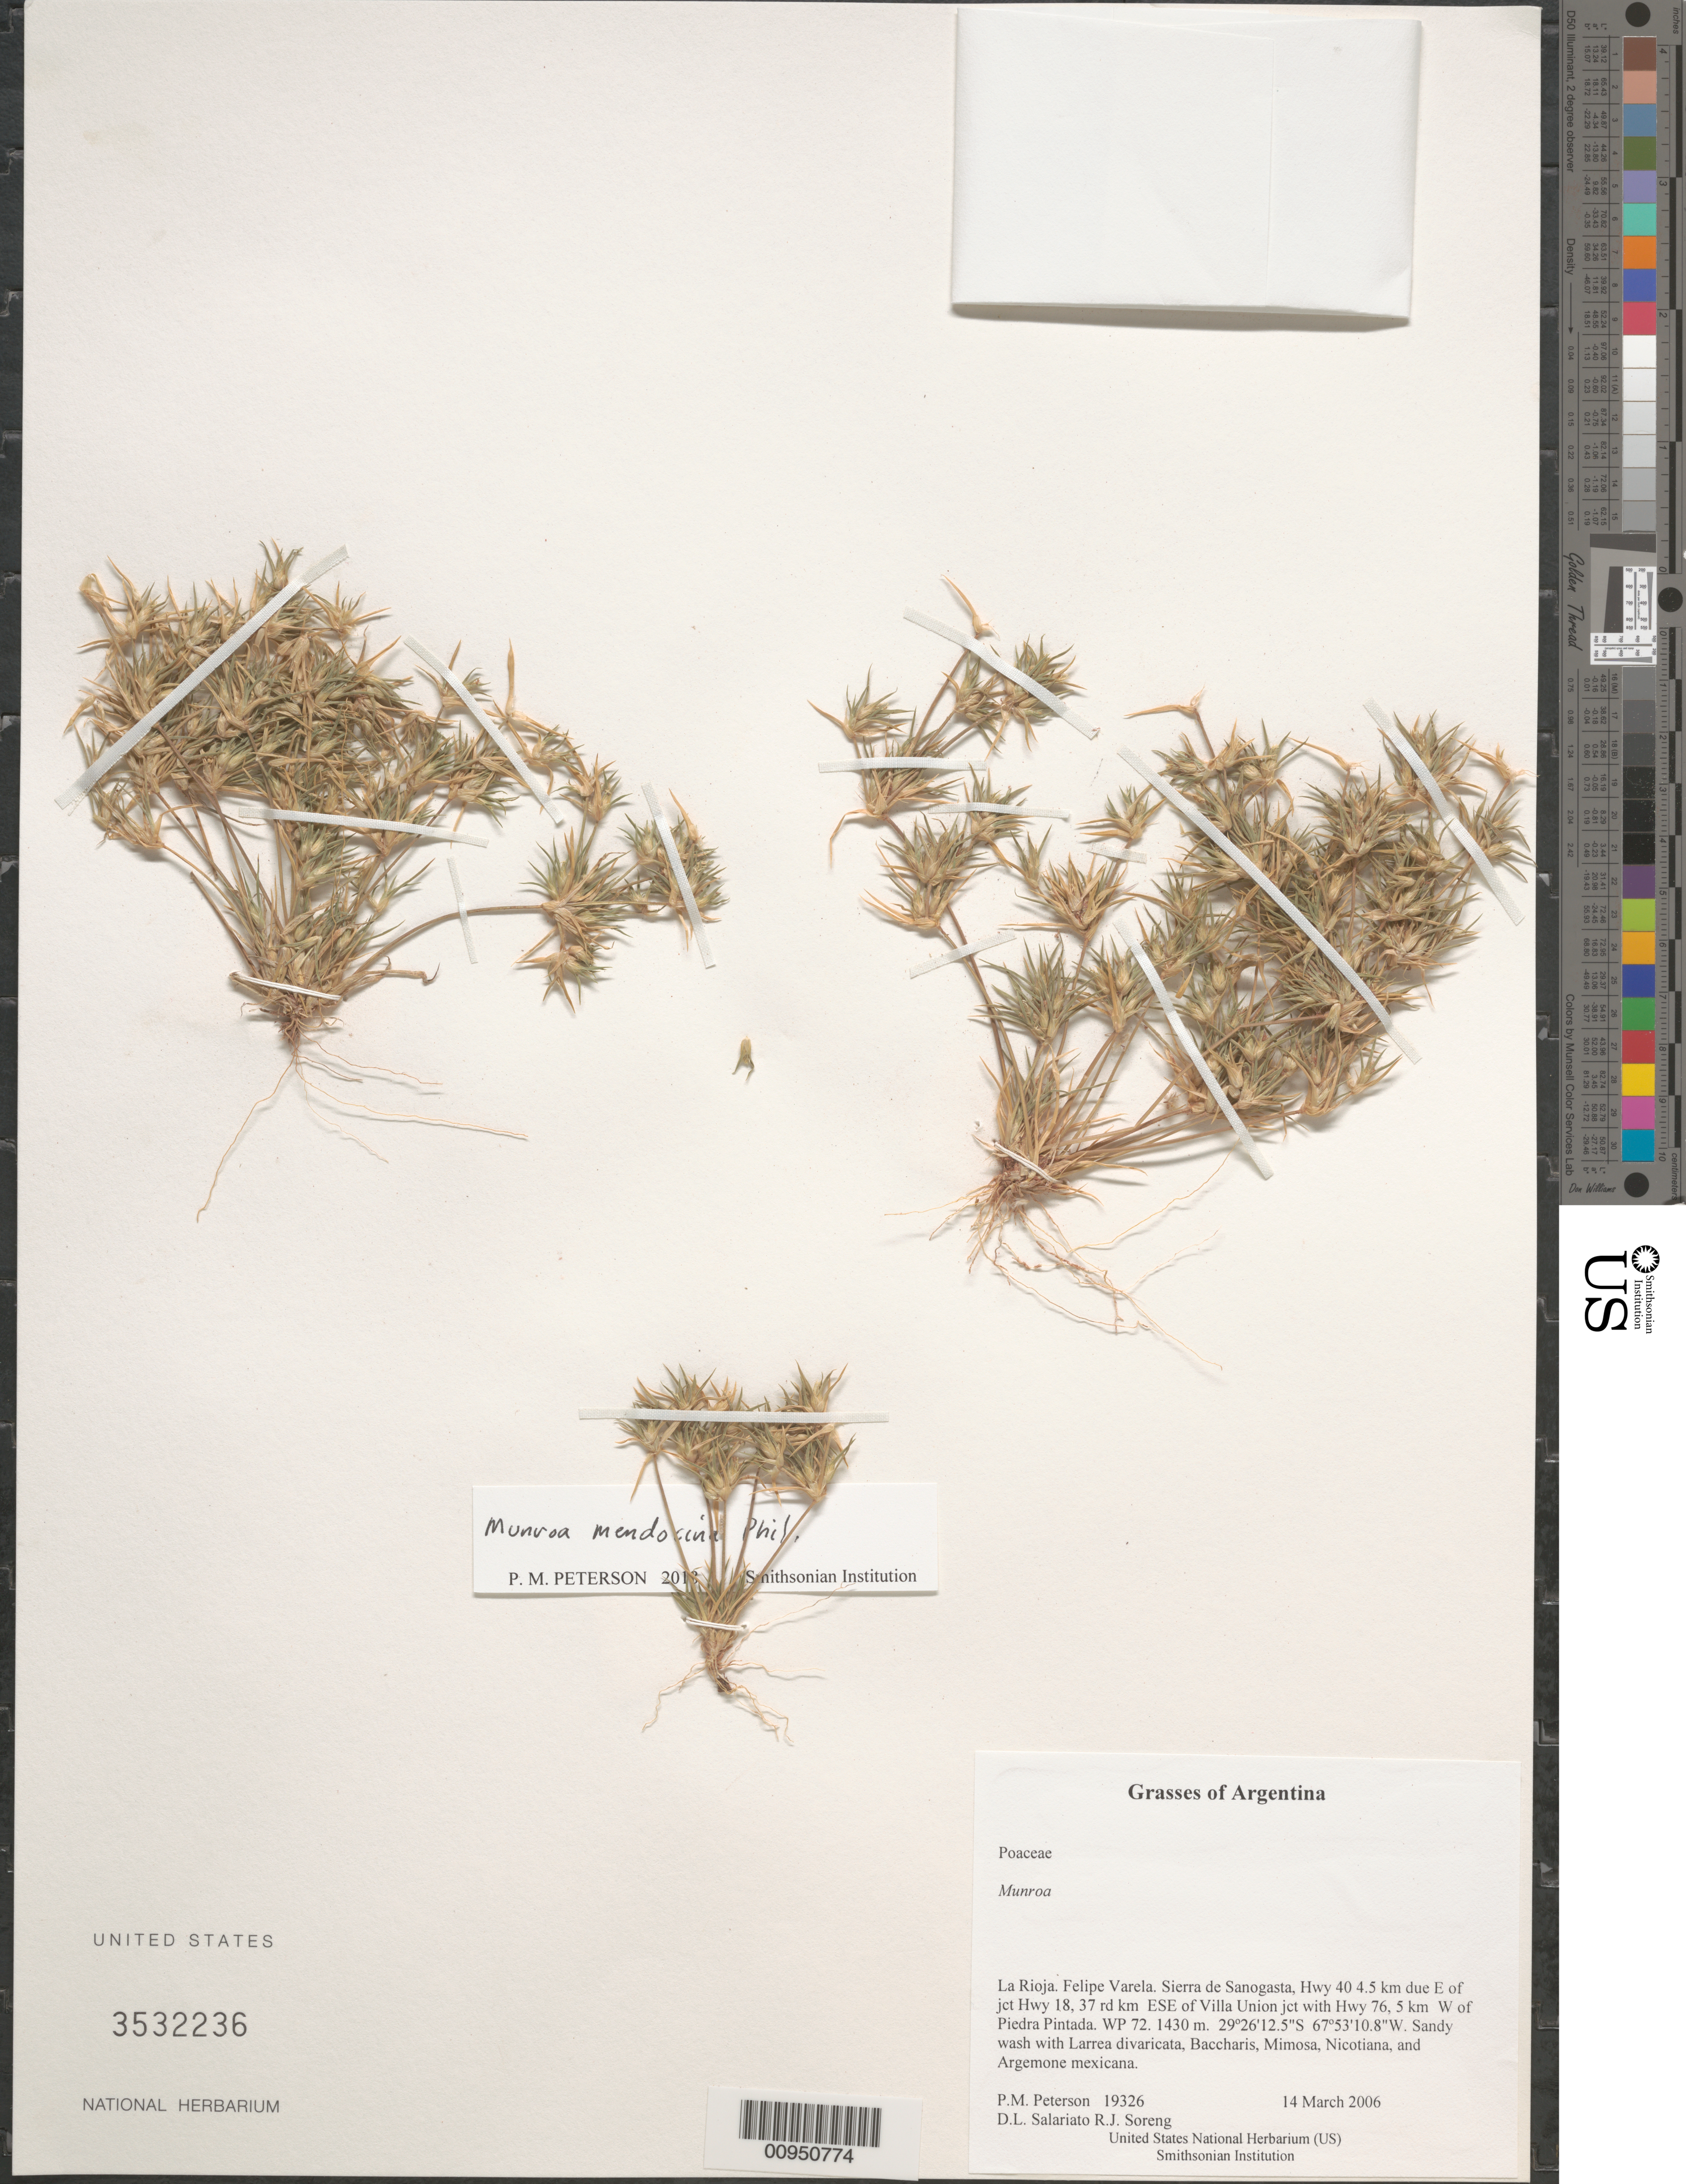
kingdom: Plantae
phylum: Tracheophyta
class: Liliopsida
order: Poales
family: Poaceae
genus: Munroa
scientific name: Munroa mendocina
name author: Phil.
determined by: Peterson, Paul M., (BOT), Smithsonian Institution - National Museum of Natural History (UNITED STATES)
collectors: P. M. Peterson, R. J. Soreng, D. Salariato & A. Panizza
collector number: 19326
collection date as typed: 14 Mar 2006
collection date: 2006-03-14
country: Argentina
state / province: La Rioja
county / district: Felipe Varela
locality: Sierra de Sanogasta, Hwy 40 4.5 km due E of jct Hwy 18, 37 rd km ESE of Villa Union jct with Hwy 76, 5 km W of Piedra Pintada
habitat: Sandy wash with Larrea divaricata, Baccharis, Mimosa, Nicotiana, and Argemone mexicana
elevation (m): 1430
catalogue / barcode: US 3532236